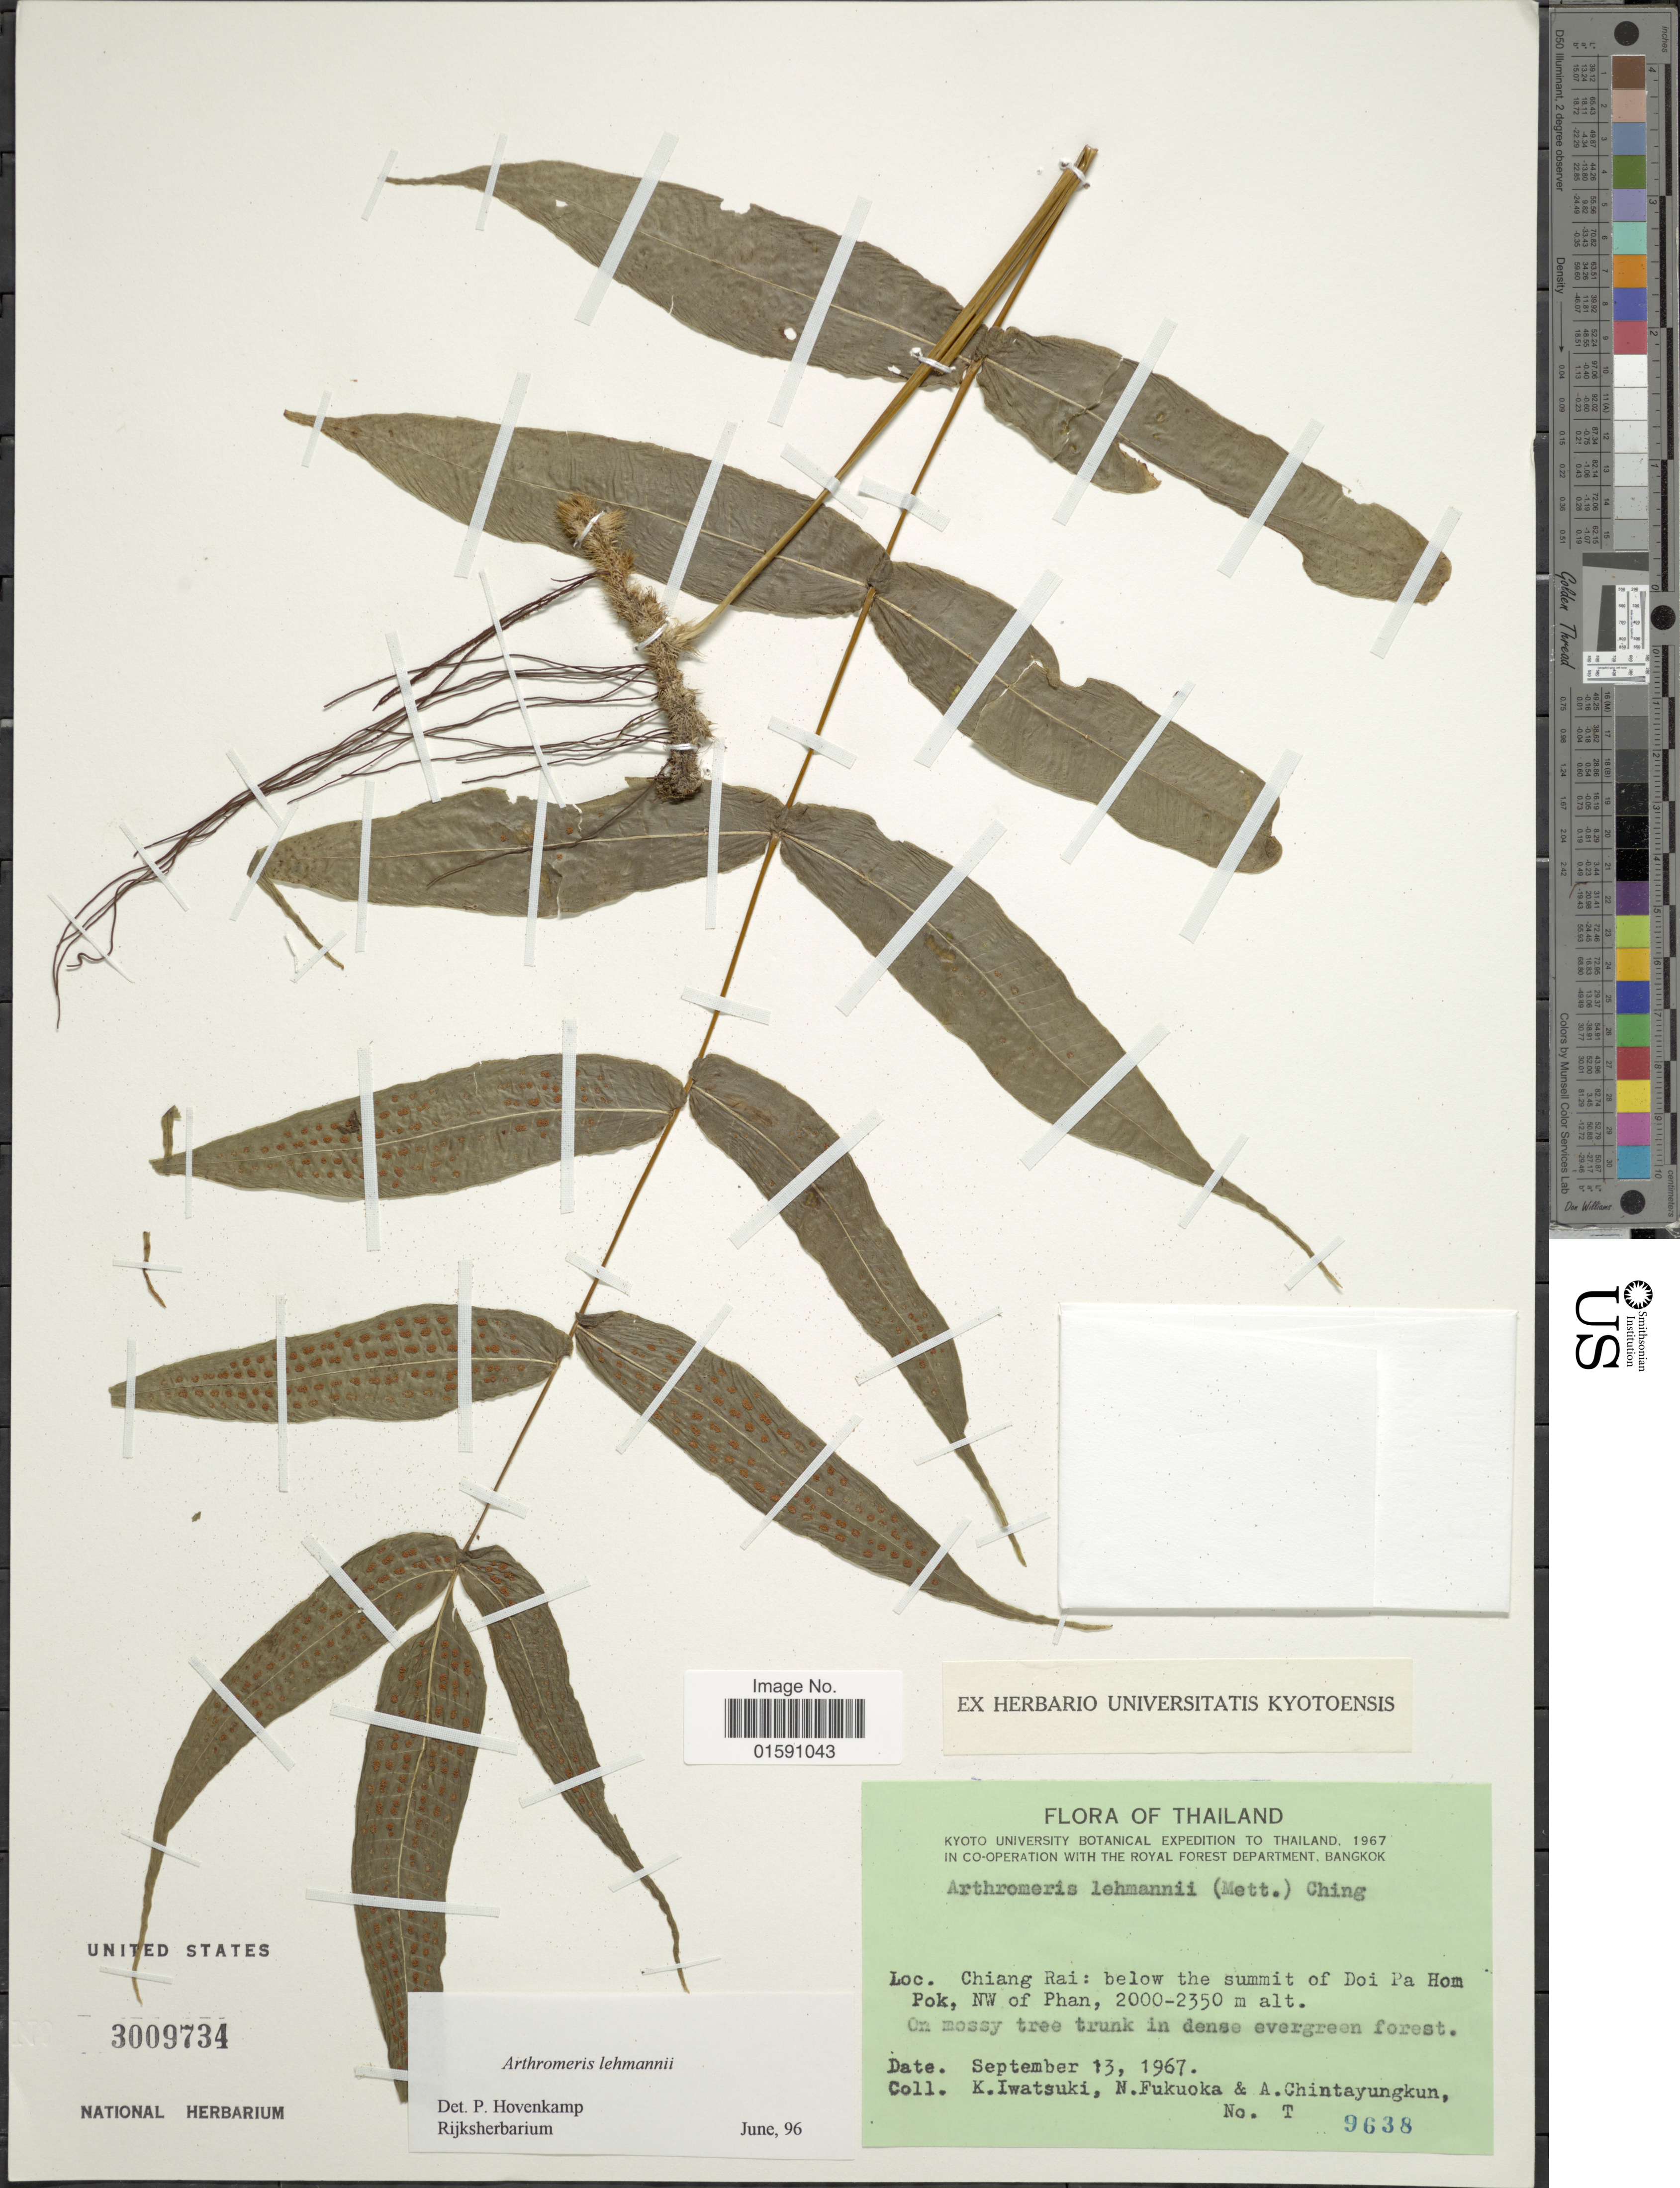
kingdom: Plantae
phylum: Tracheophyta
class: Polypodiopsida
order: Polypodiales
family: Polypodiaceae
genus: Arthromeris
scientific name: Arthromeris lehmannii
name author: (Mett.) Ching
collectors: K. Iwatsuki, N. Fukuoka & A. Chintayungkun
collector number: T 9638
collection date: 1967-09-13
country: Thailand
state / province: Chiang Rai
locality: Chiang Rai: below the summit of Doi Pa Hom Pok, NW of Phan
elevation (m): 2000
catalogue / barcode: US 3009734